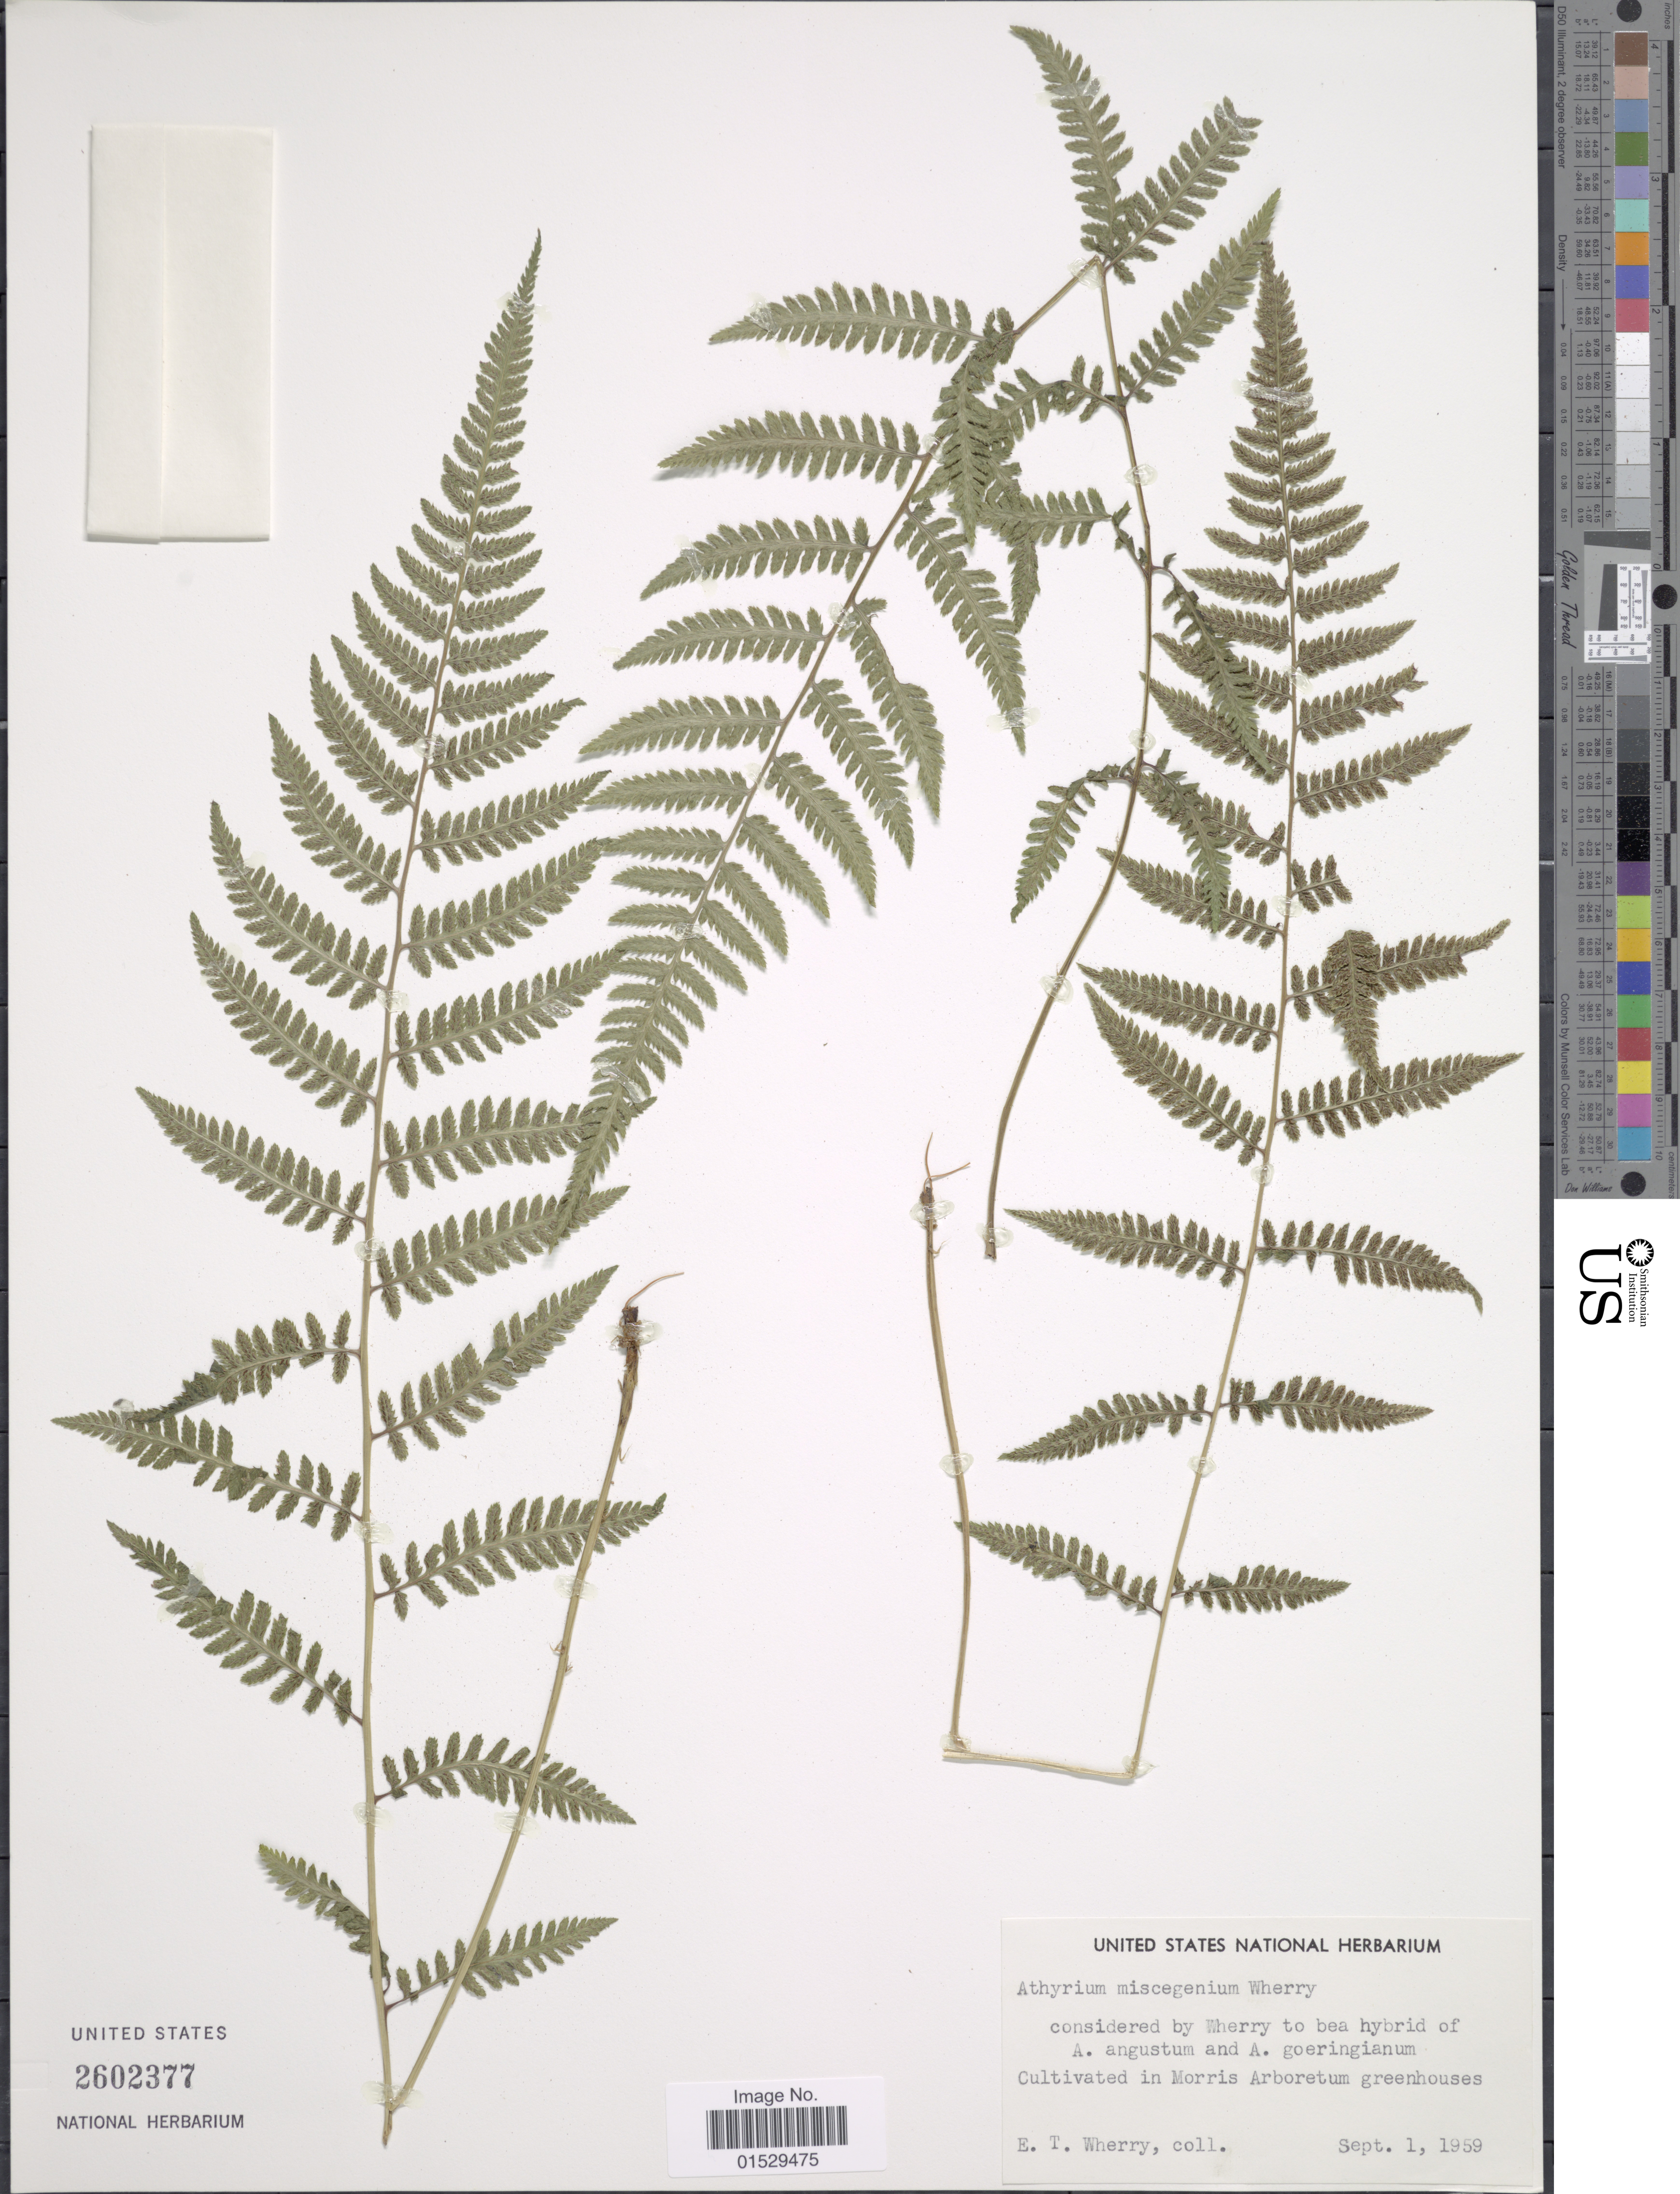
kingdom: Plantae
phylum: Tracheophyta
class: Polypodiopsida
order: Polypodiales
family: Athyriaceae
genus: Athyrium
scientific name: Athyrium miscengenium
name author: Wherry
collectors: E. T. Wherry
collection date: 1959-09-01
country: United States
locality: Morris Arboretum greenhouses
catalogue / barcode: US 2602377